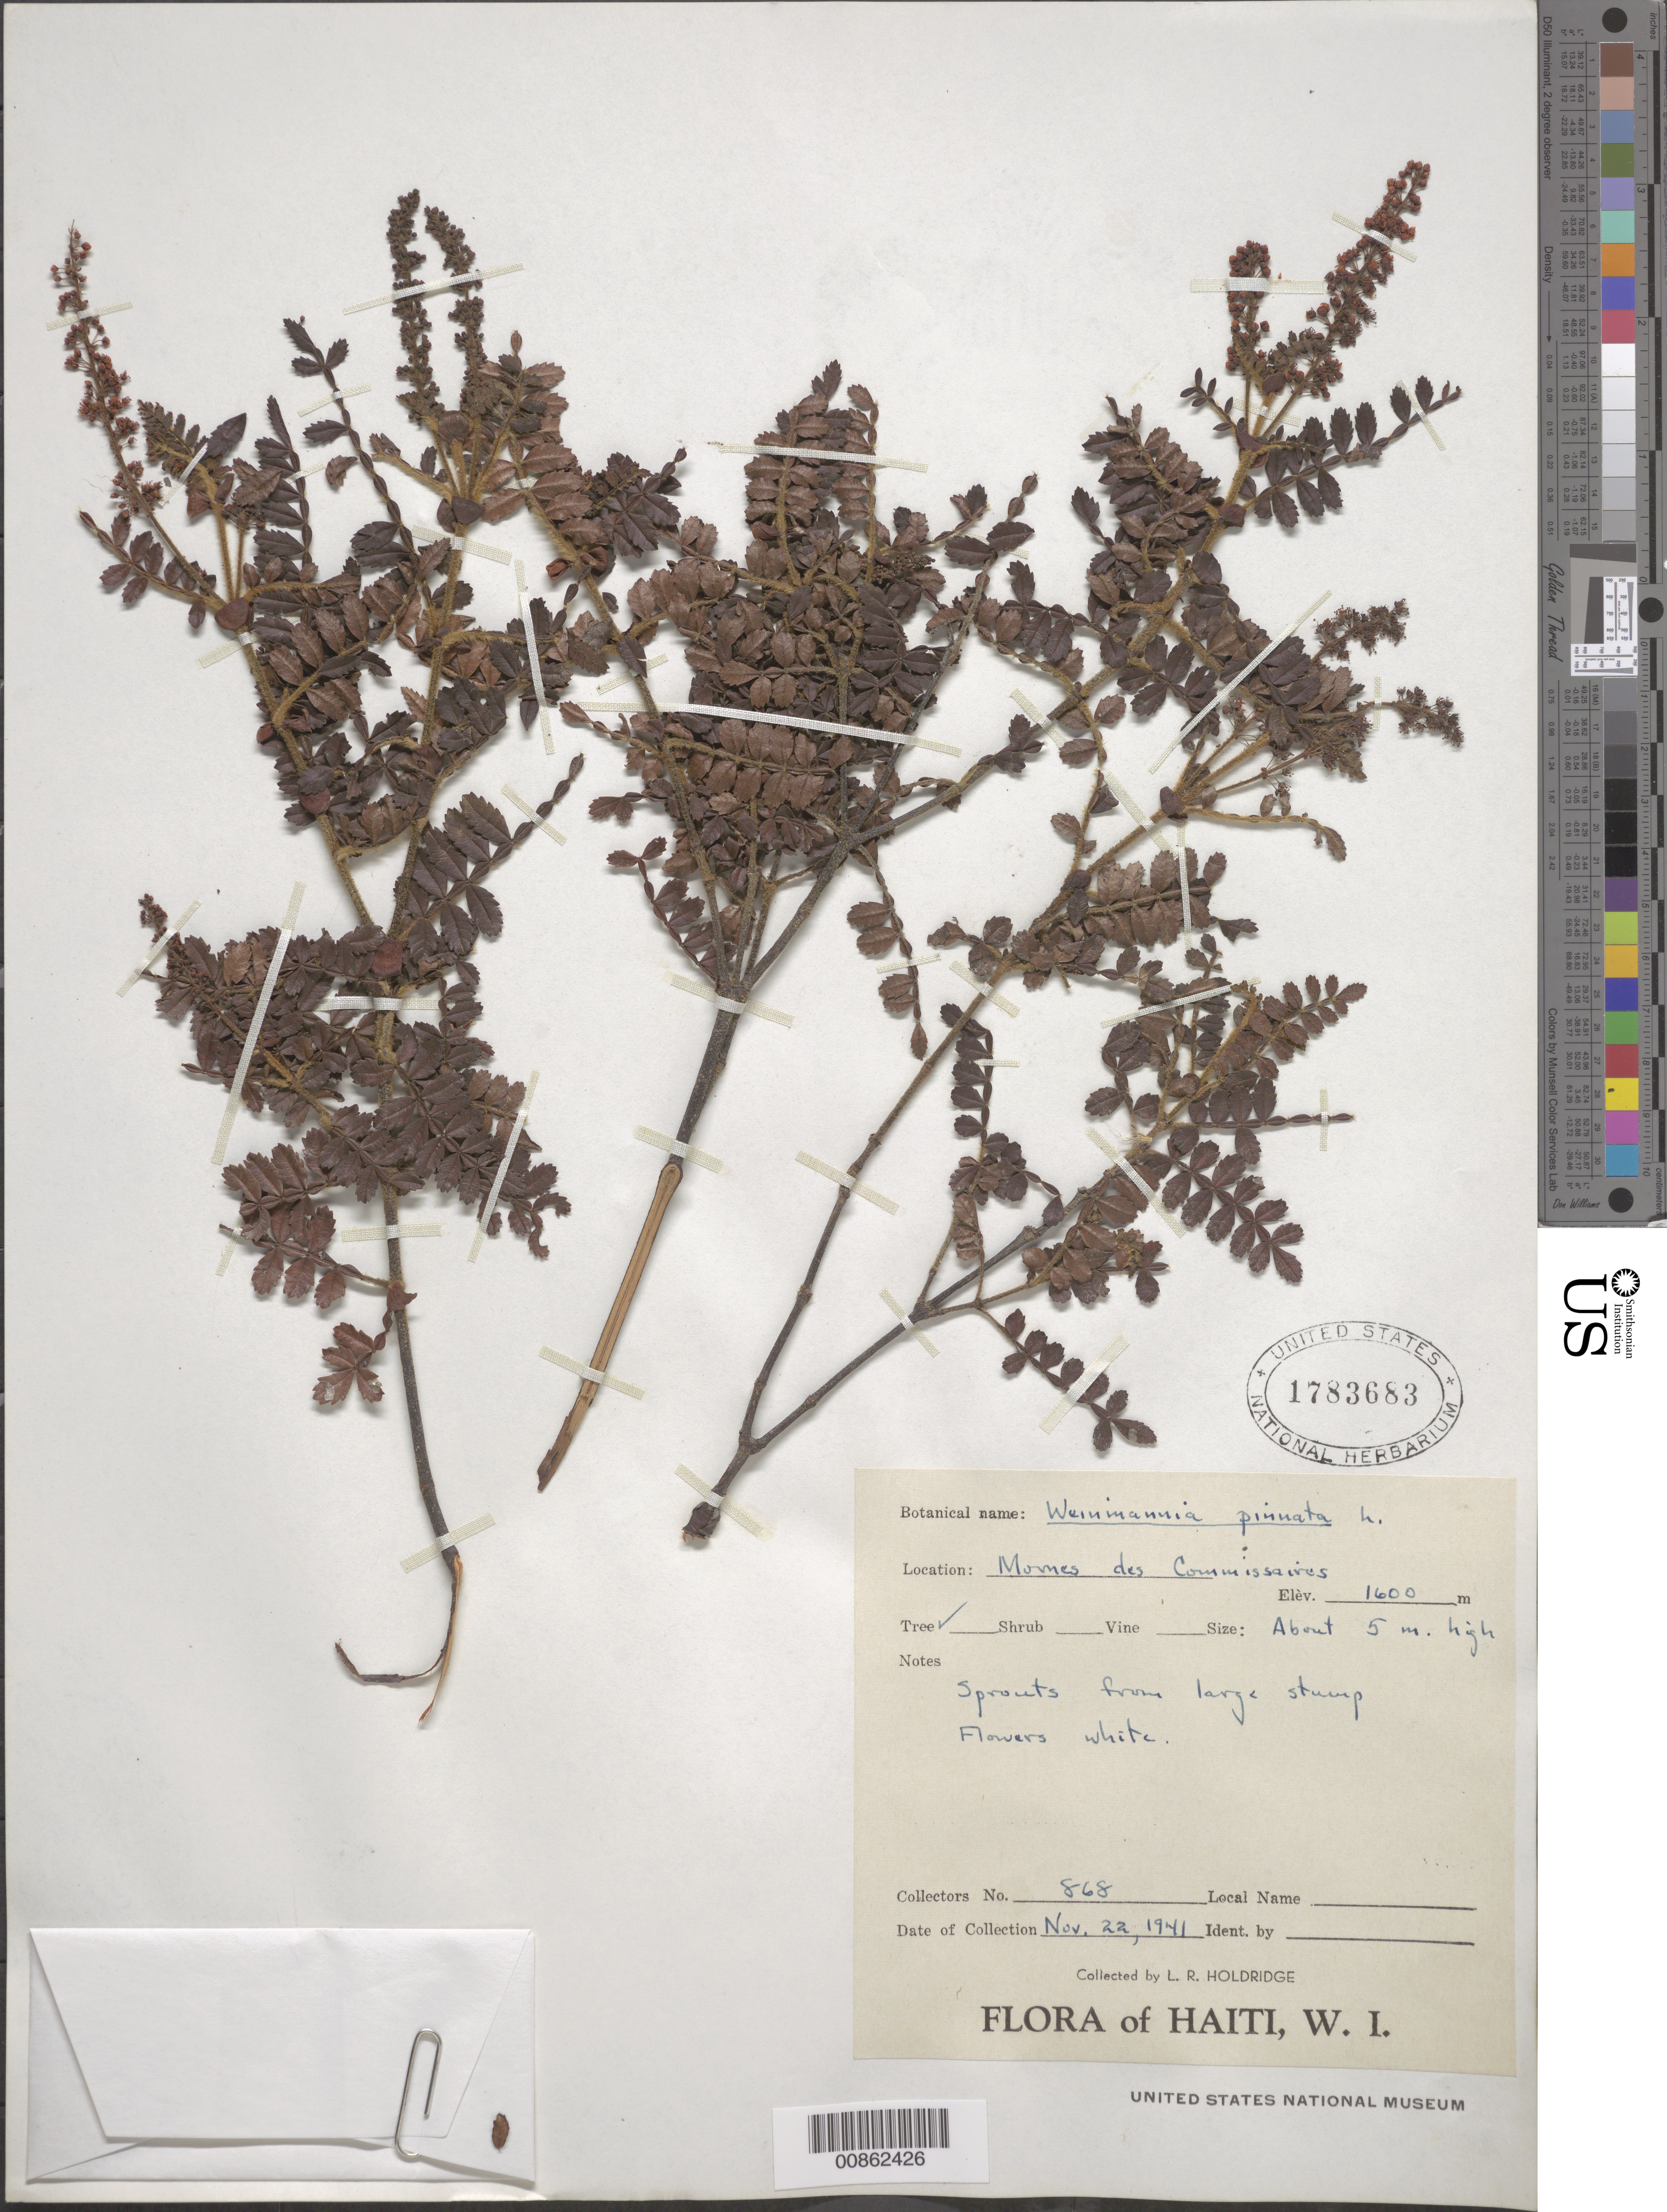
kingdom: Plantae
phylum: Tracheophyta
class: Magnoliopsida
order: Oxalidales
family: Cunoniaceae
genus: Weinmannia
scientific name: Weinmannia pinnata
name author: L.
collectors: L. Holdridge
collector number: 868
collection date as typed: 22 Nov 1941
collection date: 1941-11-22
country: Haiti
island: Hispaniola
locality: Mornes des Commissaires.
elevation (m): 1600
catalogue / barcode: US 1783683